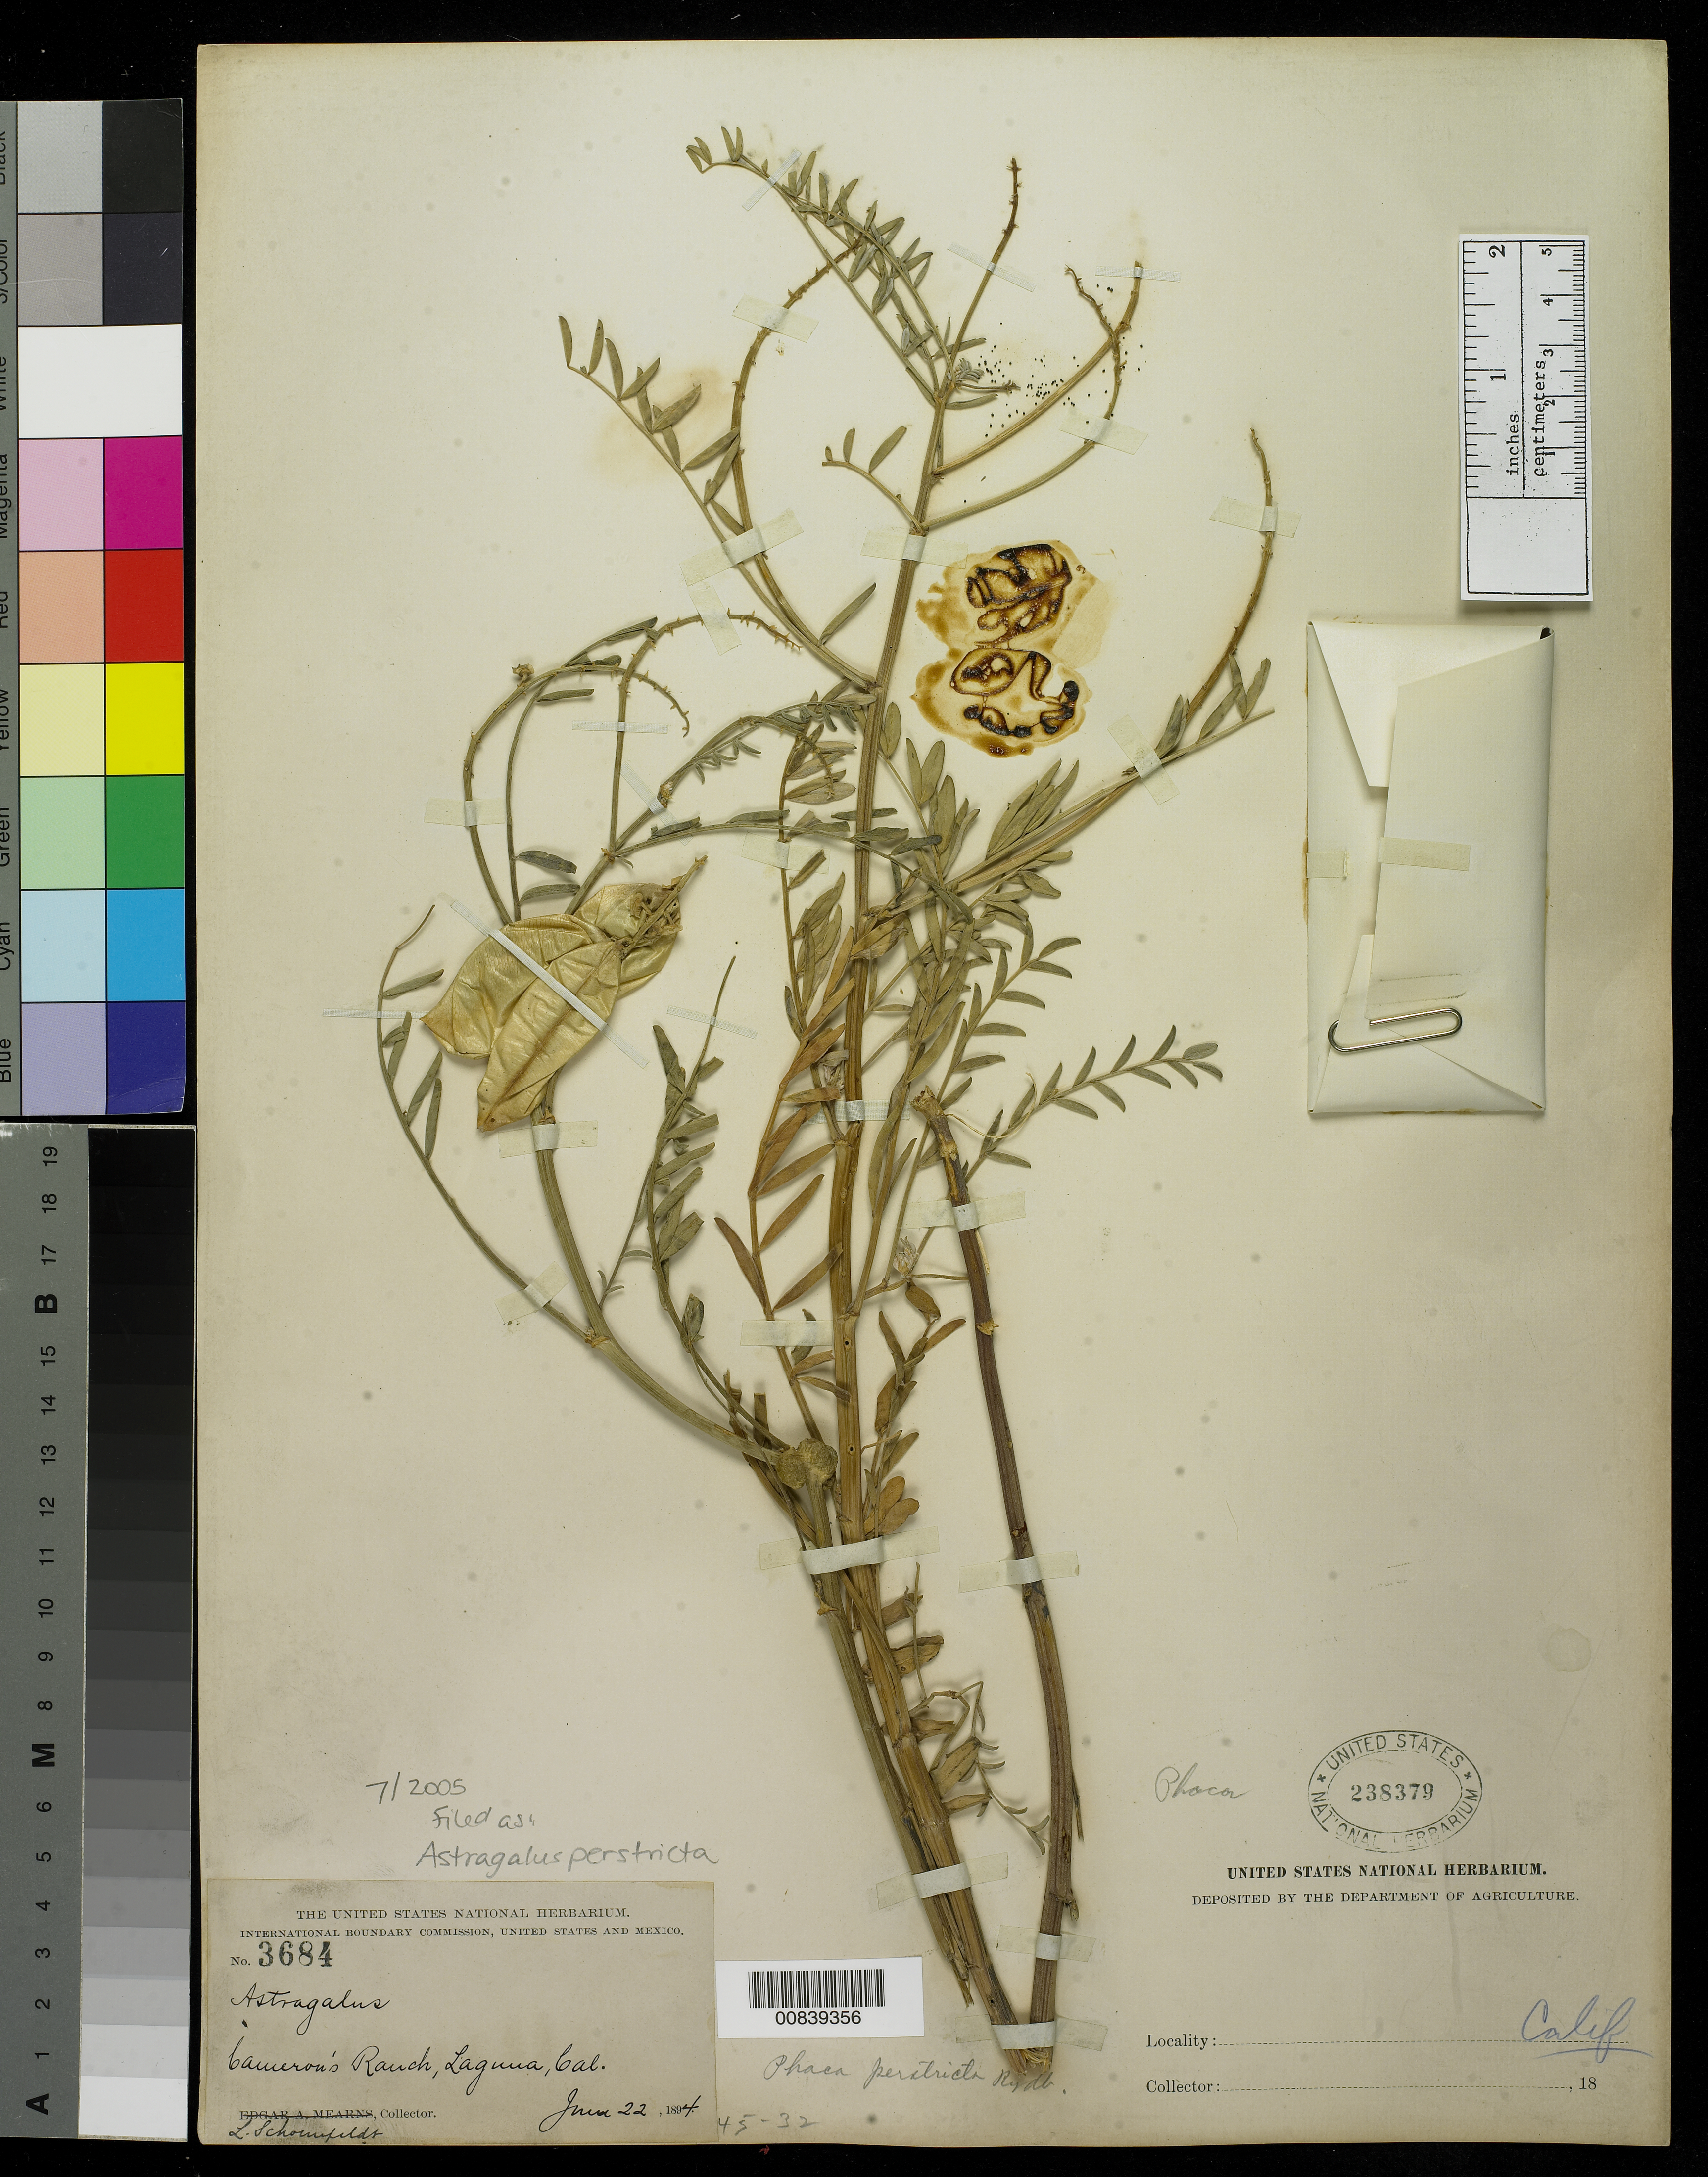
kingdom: Plantae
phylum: Tracheophyta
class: Magnoliopsida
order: Fabales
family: Fabaceae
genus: Astragalus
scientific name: Astragalus douglasii var. perstrictus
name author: (Torr.) A. Gray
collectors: L. Schoenfeldt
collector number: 3684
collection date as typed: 22 Jun 1894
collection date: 1894-06-22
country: United States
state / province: California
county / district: Orange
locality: Cameron's Ranch, Laguna, California.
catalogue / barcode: US 238379